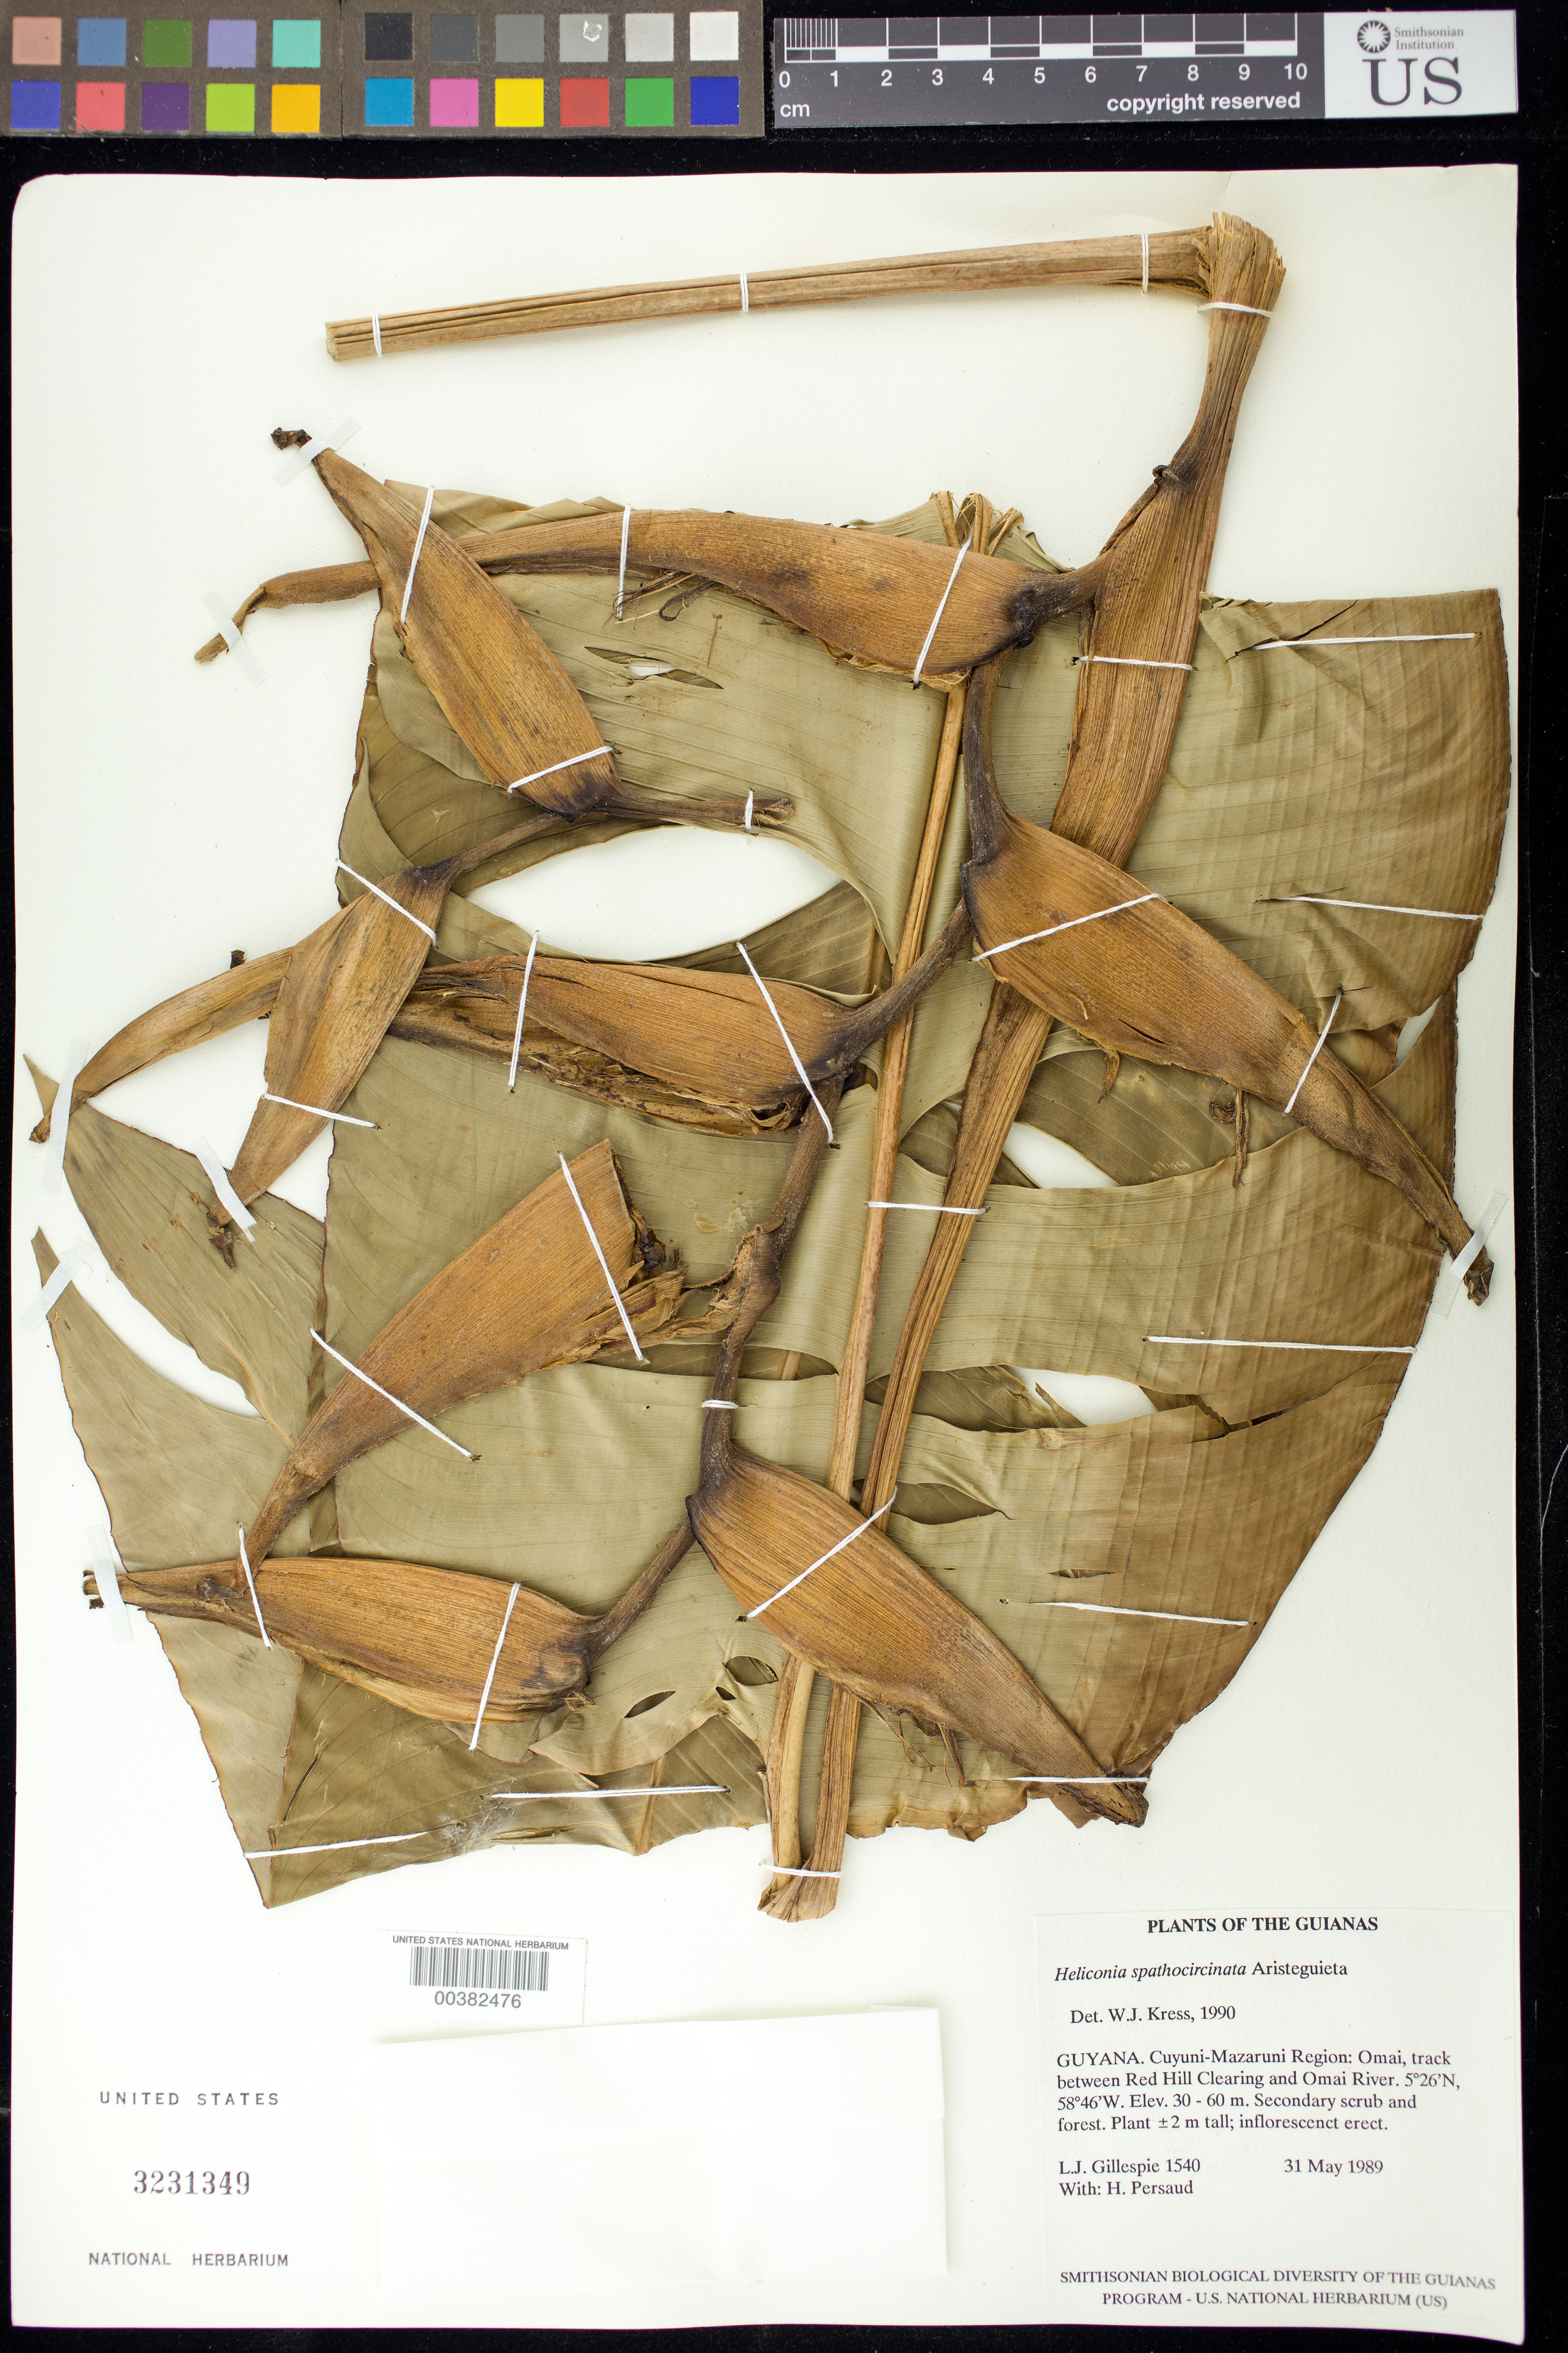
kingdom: Plantae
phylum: Tracheophyta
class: Liliopsida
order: Zingiberales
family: Heliconiaceae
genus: Heliconia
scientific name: Heliconia spathocircinata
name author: Aristeg.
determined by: Kress, W. J., (US), Smithsonian Institution - National Museum of Natural History (UNITED STATES)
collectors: L. J. Gillespie & H. Persaud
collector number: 1540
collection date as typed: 31 May 1989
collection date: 1989-05-31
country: Guyana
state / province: Cuyuni-mazaruni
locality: Omai, track between red hill clearing and omai river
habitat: Secondary scrub and forests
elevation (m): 30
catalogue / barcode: US 3231349